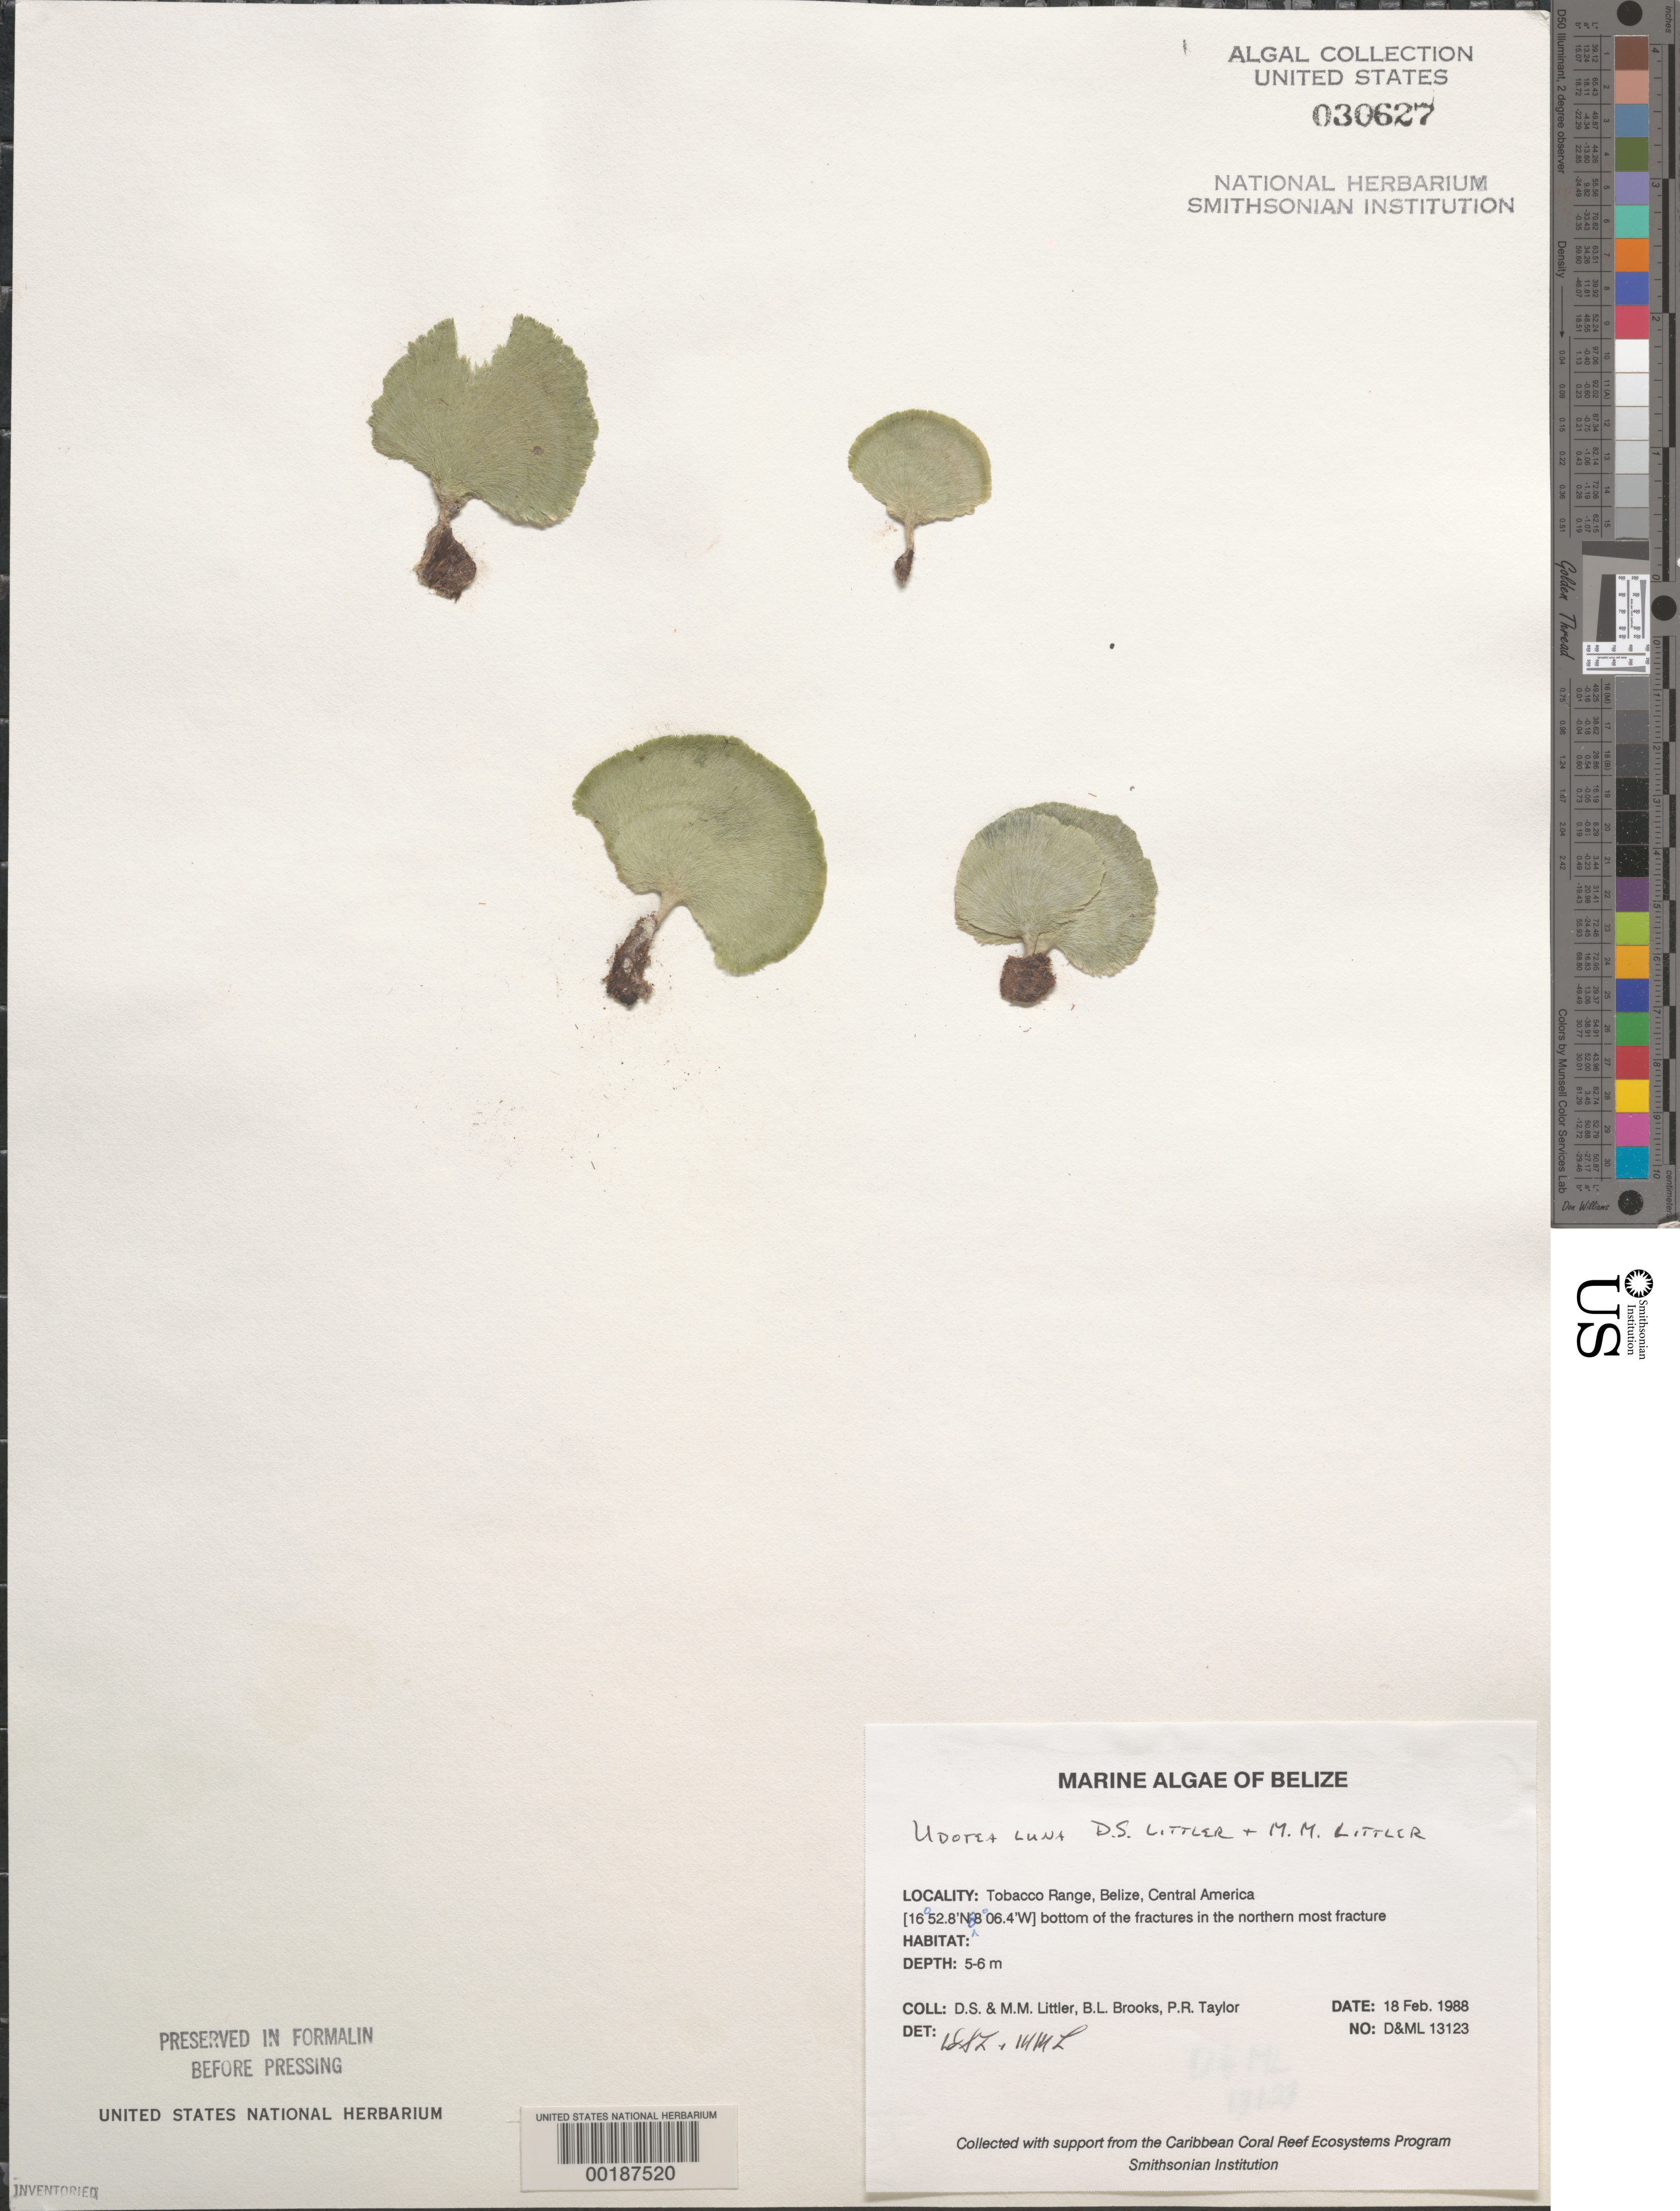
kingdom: Plantae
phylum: Chlorophyta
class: Ulvophyceae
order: Bryopsidales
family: Udoteaceae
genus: Udotea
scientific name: Udotea luna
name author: D.S. Littler & Littler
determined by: Littler, D. S.; Littler, M. M.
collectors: D. S. Littler, M. M. Littler, B. Brooks & P. R. Taylor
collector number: D&ML 13123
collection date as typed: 18 Feb 1988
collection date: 1988-02-18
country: Belize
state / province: Stann Creek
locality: Tobacco Range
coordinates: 16 52.8' N, 88 06.4' W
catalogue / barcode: US 30627